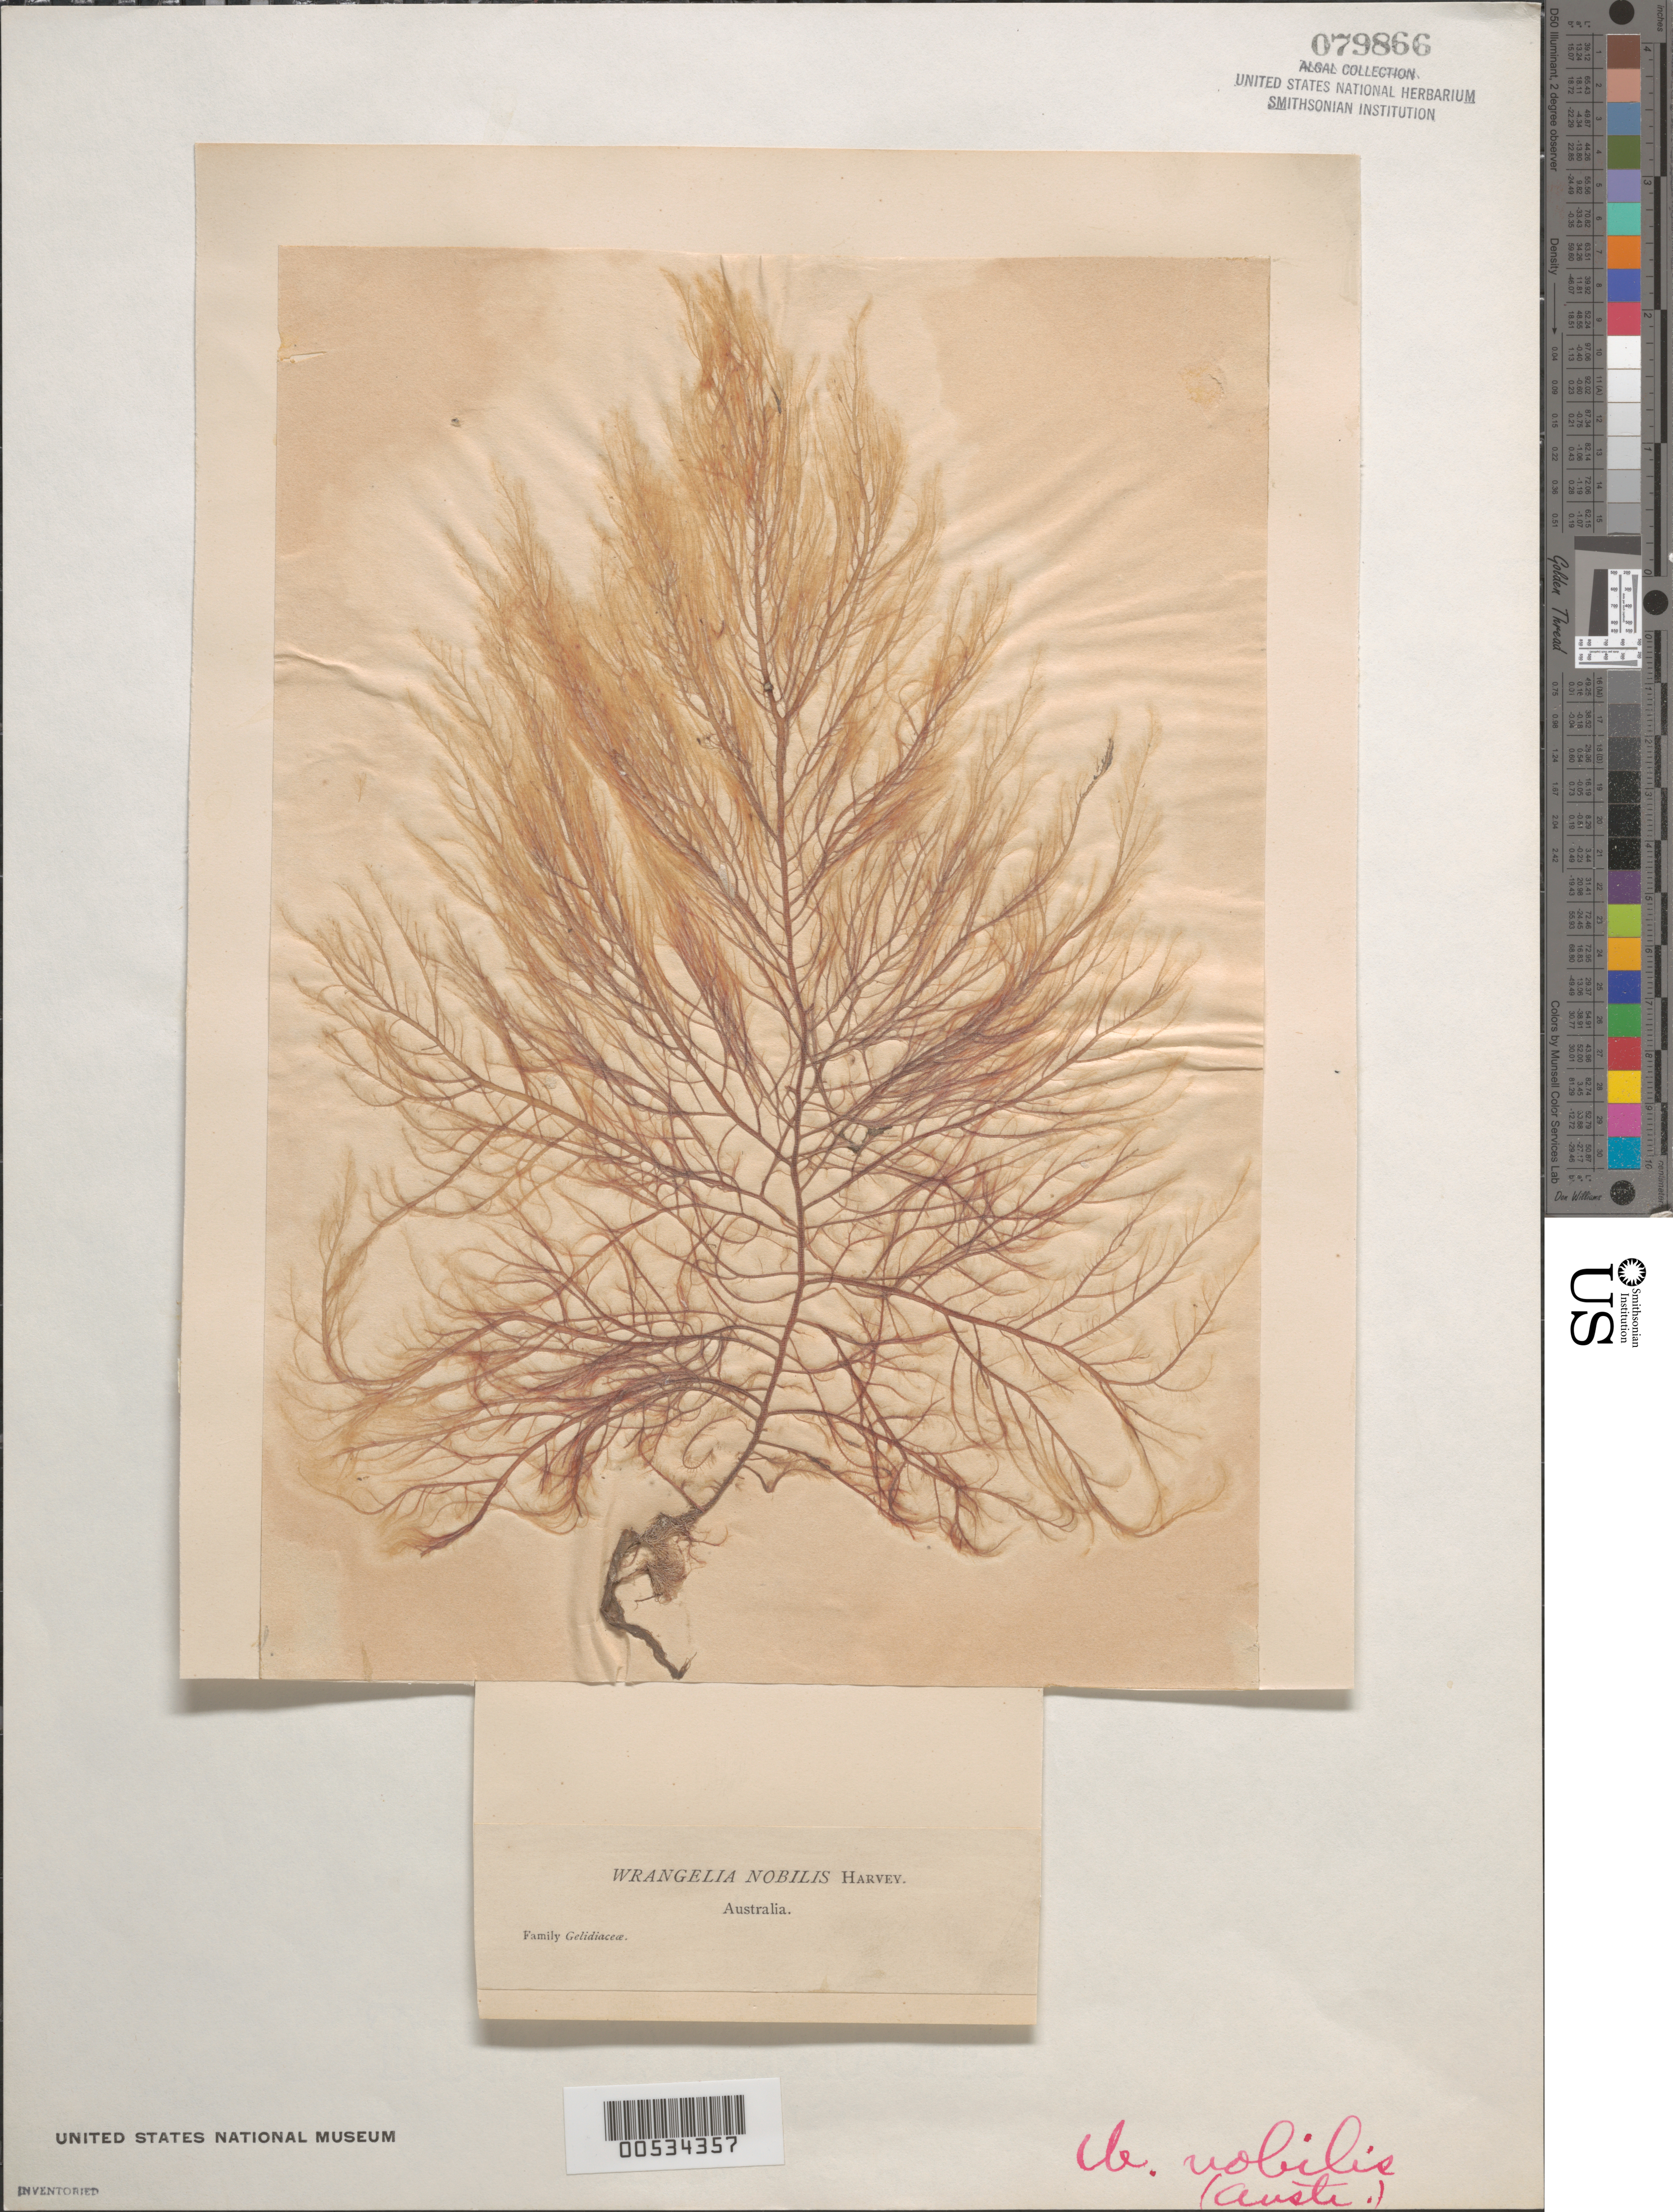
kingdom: Plantae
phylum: Rhodophyta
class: Florideophyceae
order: Ceramiales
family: Wrangeliaceae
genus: Wrangelia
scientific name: Wrangelia nobilis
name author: Hook. f. & Harv.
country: Australia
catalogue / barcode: US 79866